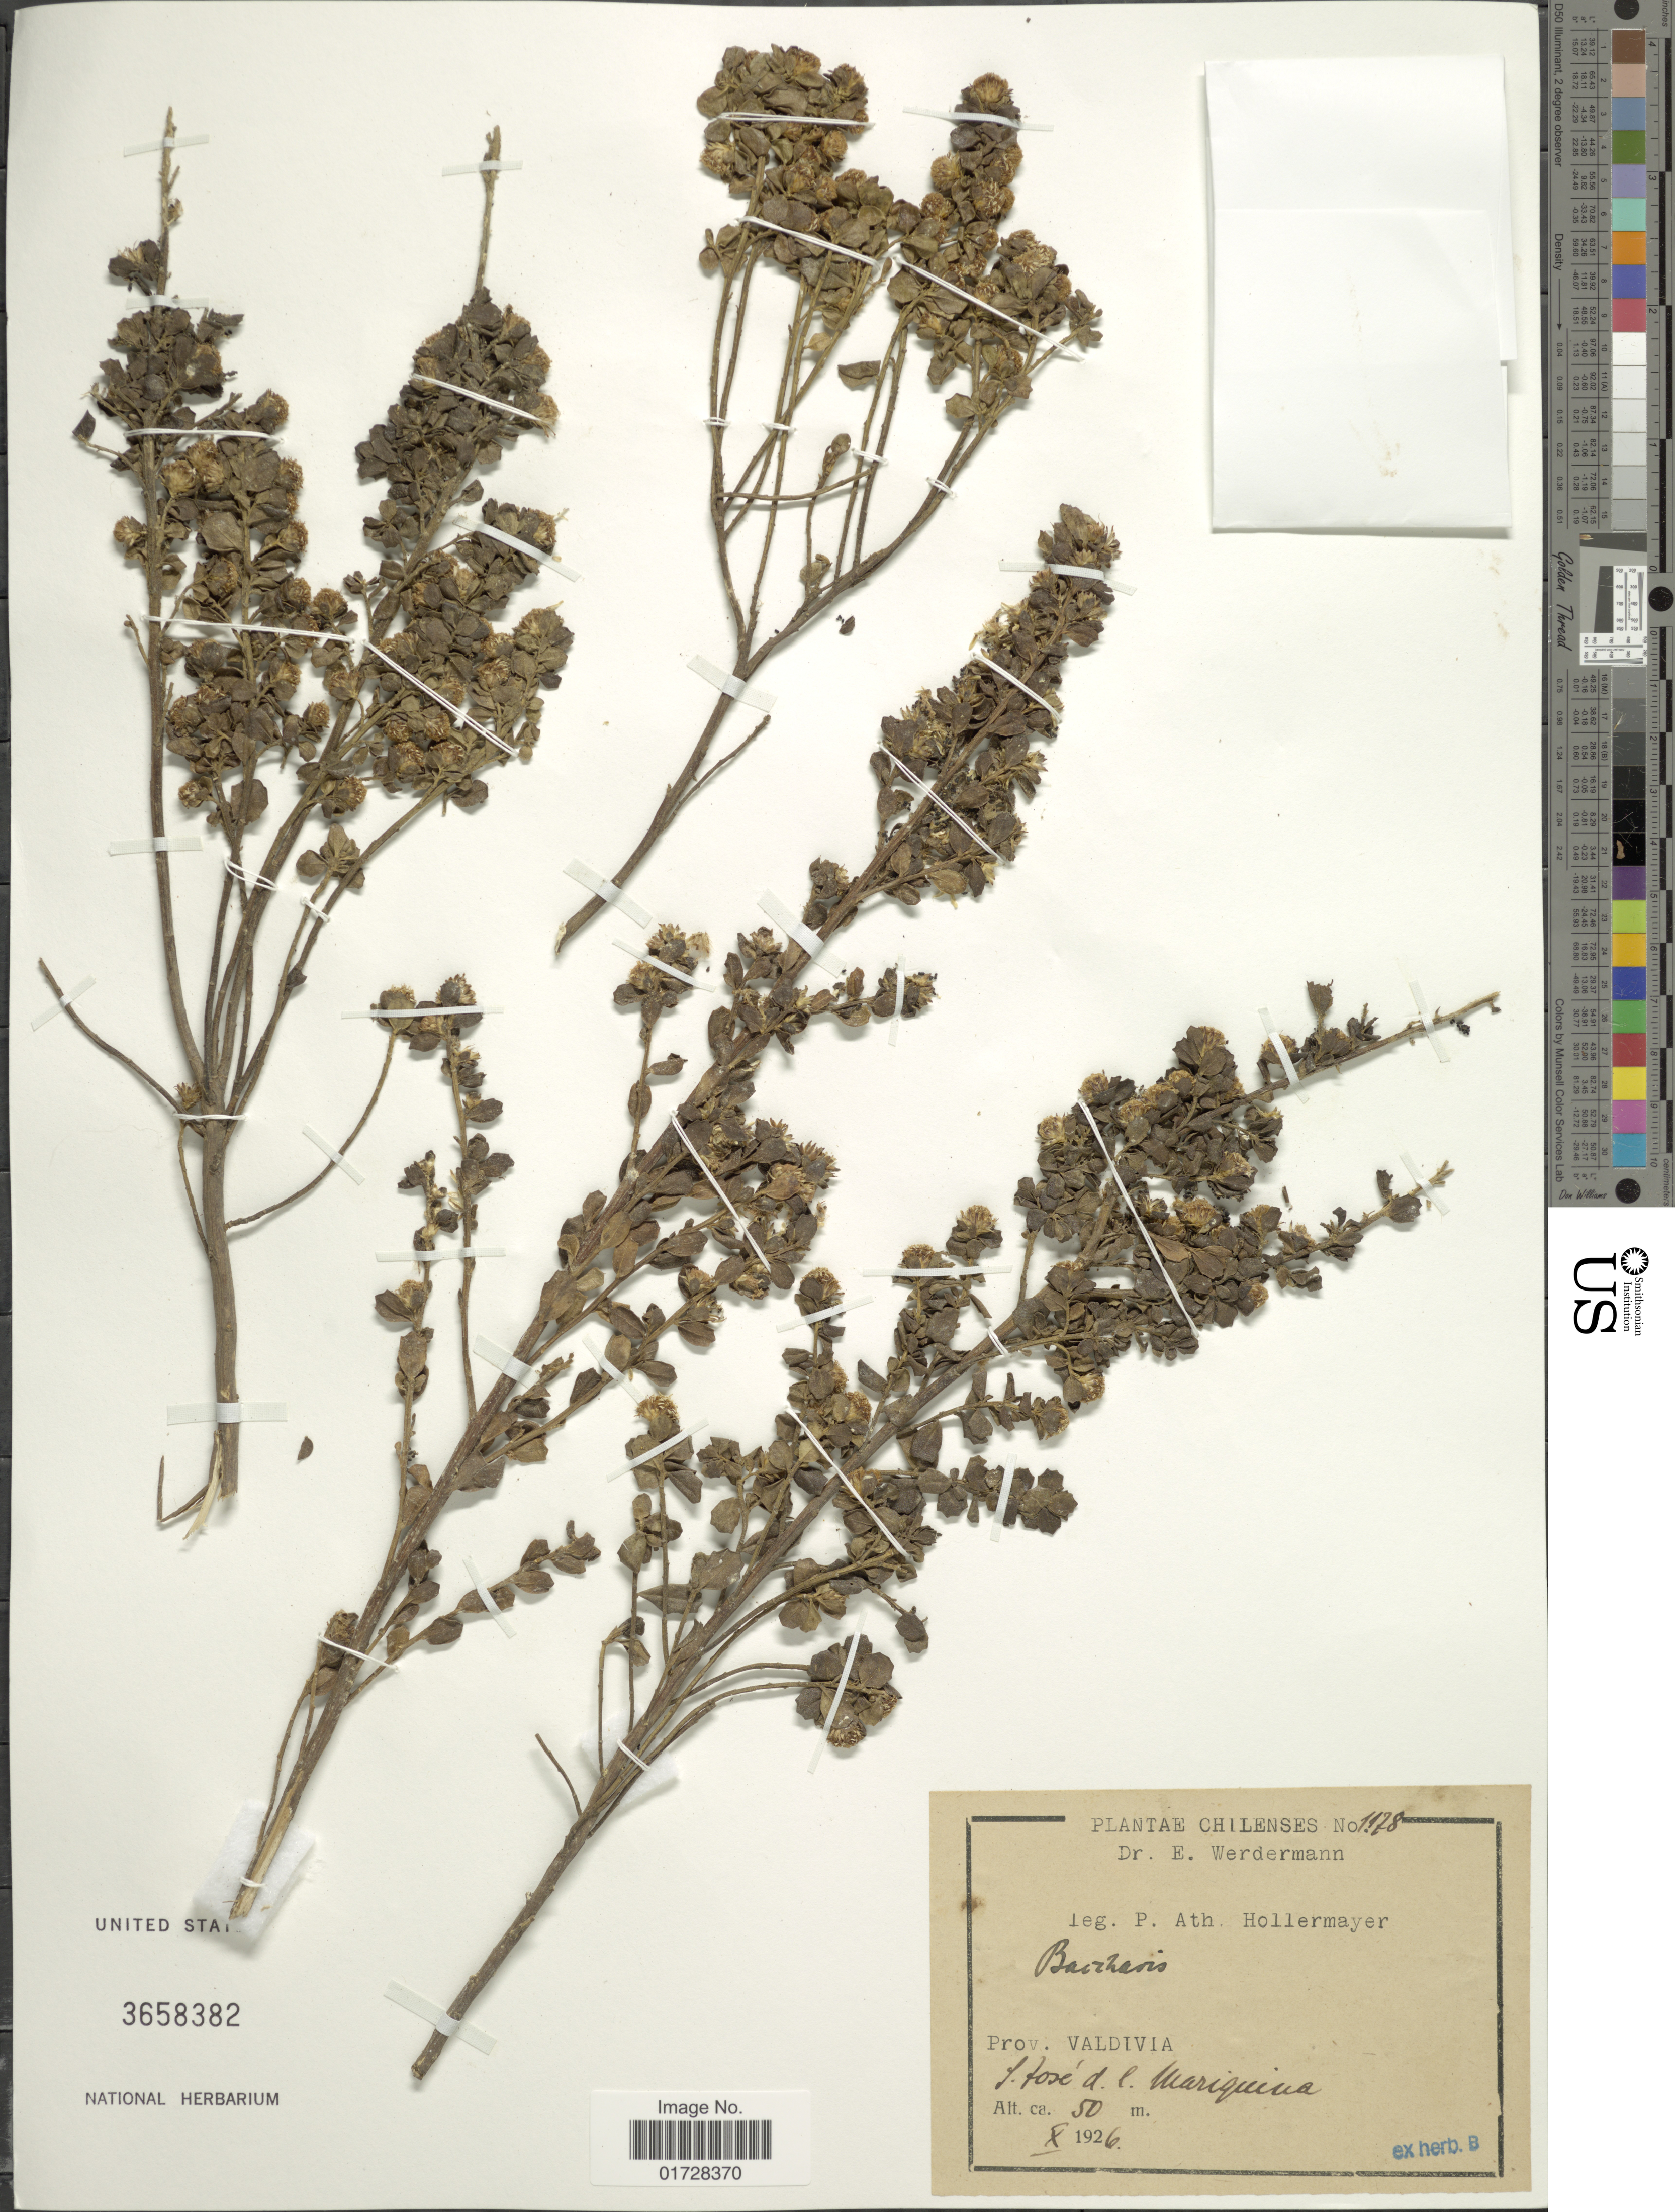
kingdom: Plantae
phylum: Tracheophyta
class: Magnoliopsida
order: Asterales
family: Asteraceae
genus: Baccharis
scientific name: Baccharis sp.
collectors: E. Werdermann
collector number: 1478*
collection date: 1926-10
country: Chile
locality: Prov. Valdivia, S. Jose de. l. Mariquina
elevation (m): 50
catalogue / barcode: US 3658382